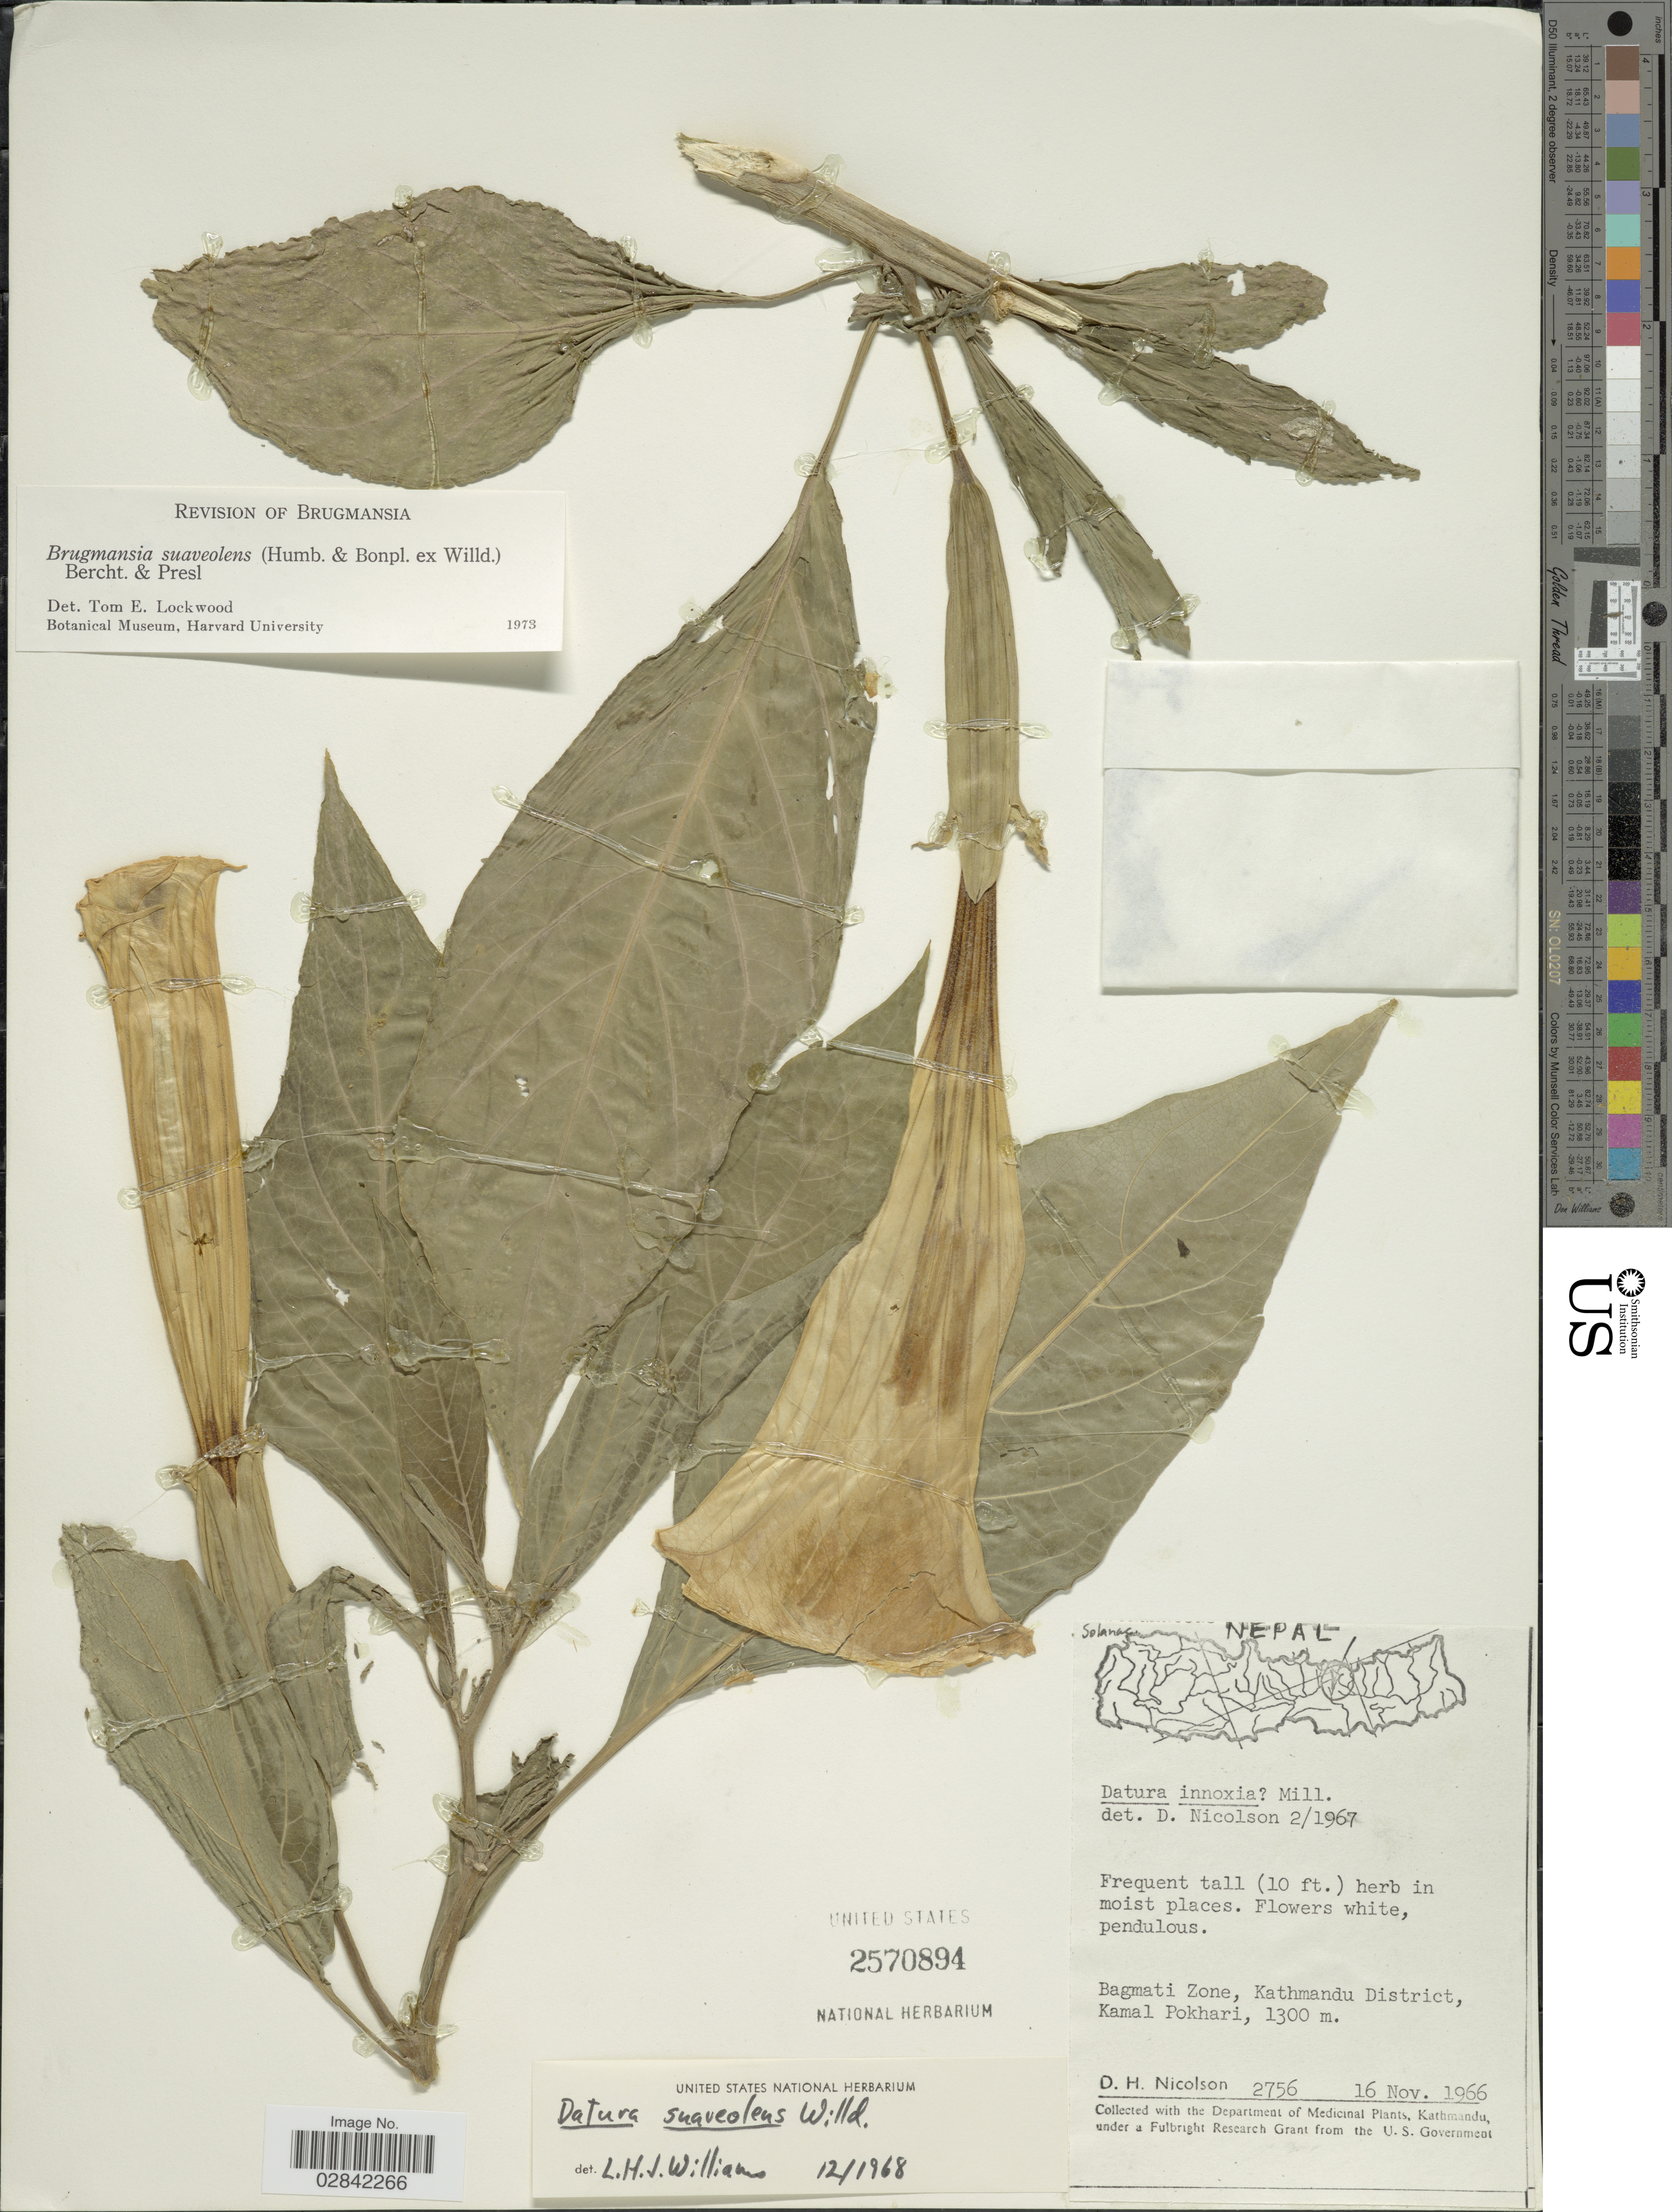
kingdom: Plantae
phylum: Tracheophyta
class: Magnoliopsida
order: Solanales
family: Solanaceae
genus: Brugmansia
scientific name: Brugmansia suaveolens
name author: (Humb. & Bonpl. ex Willd.) Brecht. & J. Presl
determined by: Lockwood, T. E.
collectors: D. H. Nicolson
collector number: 2756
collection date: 1966-11-16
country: Nepal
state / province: Bagmati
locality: Bagmati Zone, Kathmandu District, Kamal Pokhari.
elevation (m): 1300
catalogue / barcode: US 2570894